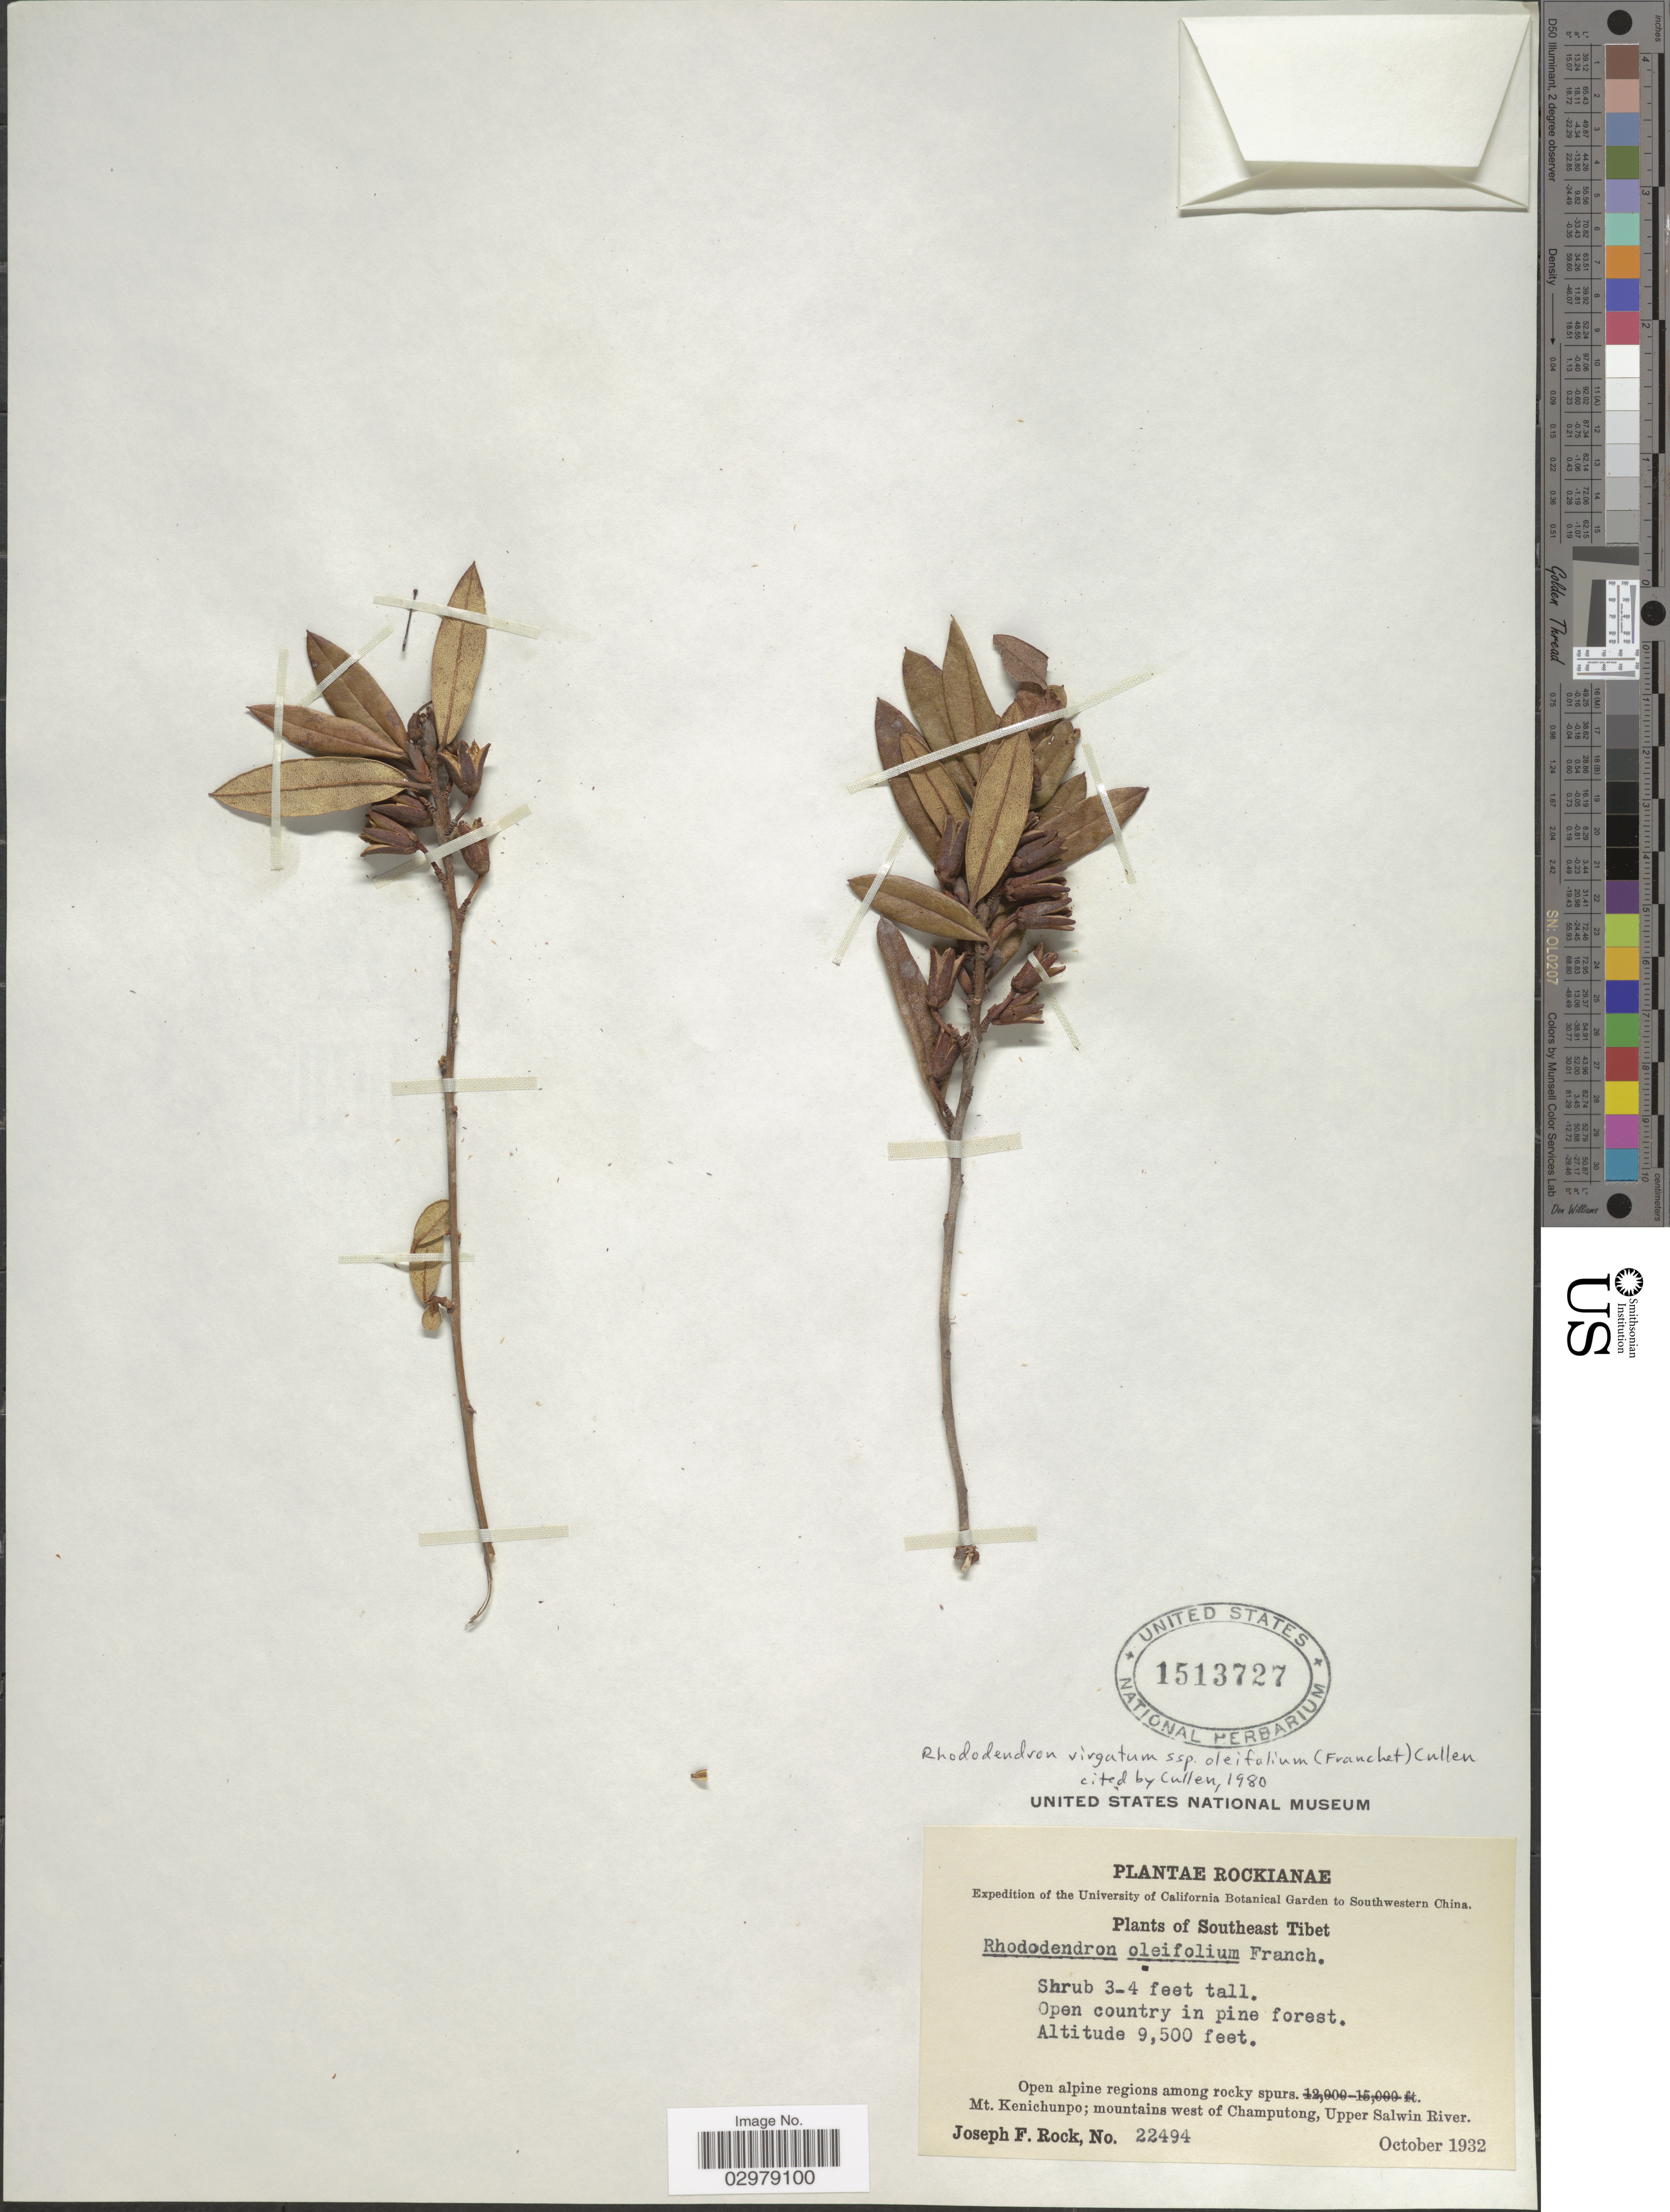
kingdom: Plantae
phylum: Tracheophyta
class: Magnoliopsida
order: Ericales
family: Ericaceae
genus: Rhododendron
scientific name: Rhododendron virgatum subsp. oleifolium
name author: (Franch.) Cullen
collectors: J. F. Rock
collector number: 22494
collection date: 1932-10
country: China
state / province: Xizang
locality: Southwestern China. Southeast Tibet. Open country in pine forest. Open alpine regions among rocky spurs. Mt. Kenichunpo; mountains west of Champutong, Upper Salwin River.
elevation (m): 2896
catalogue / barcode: US 1513727